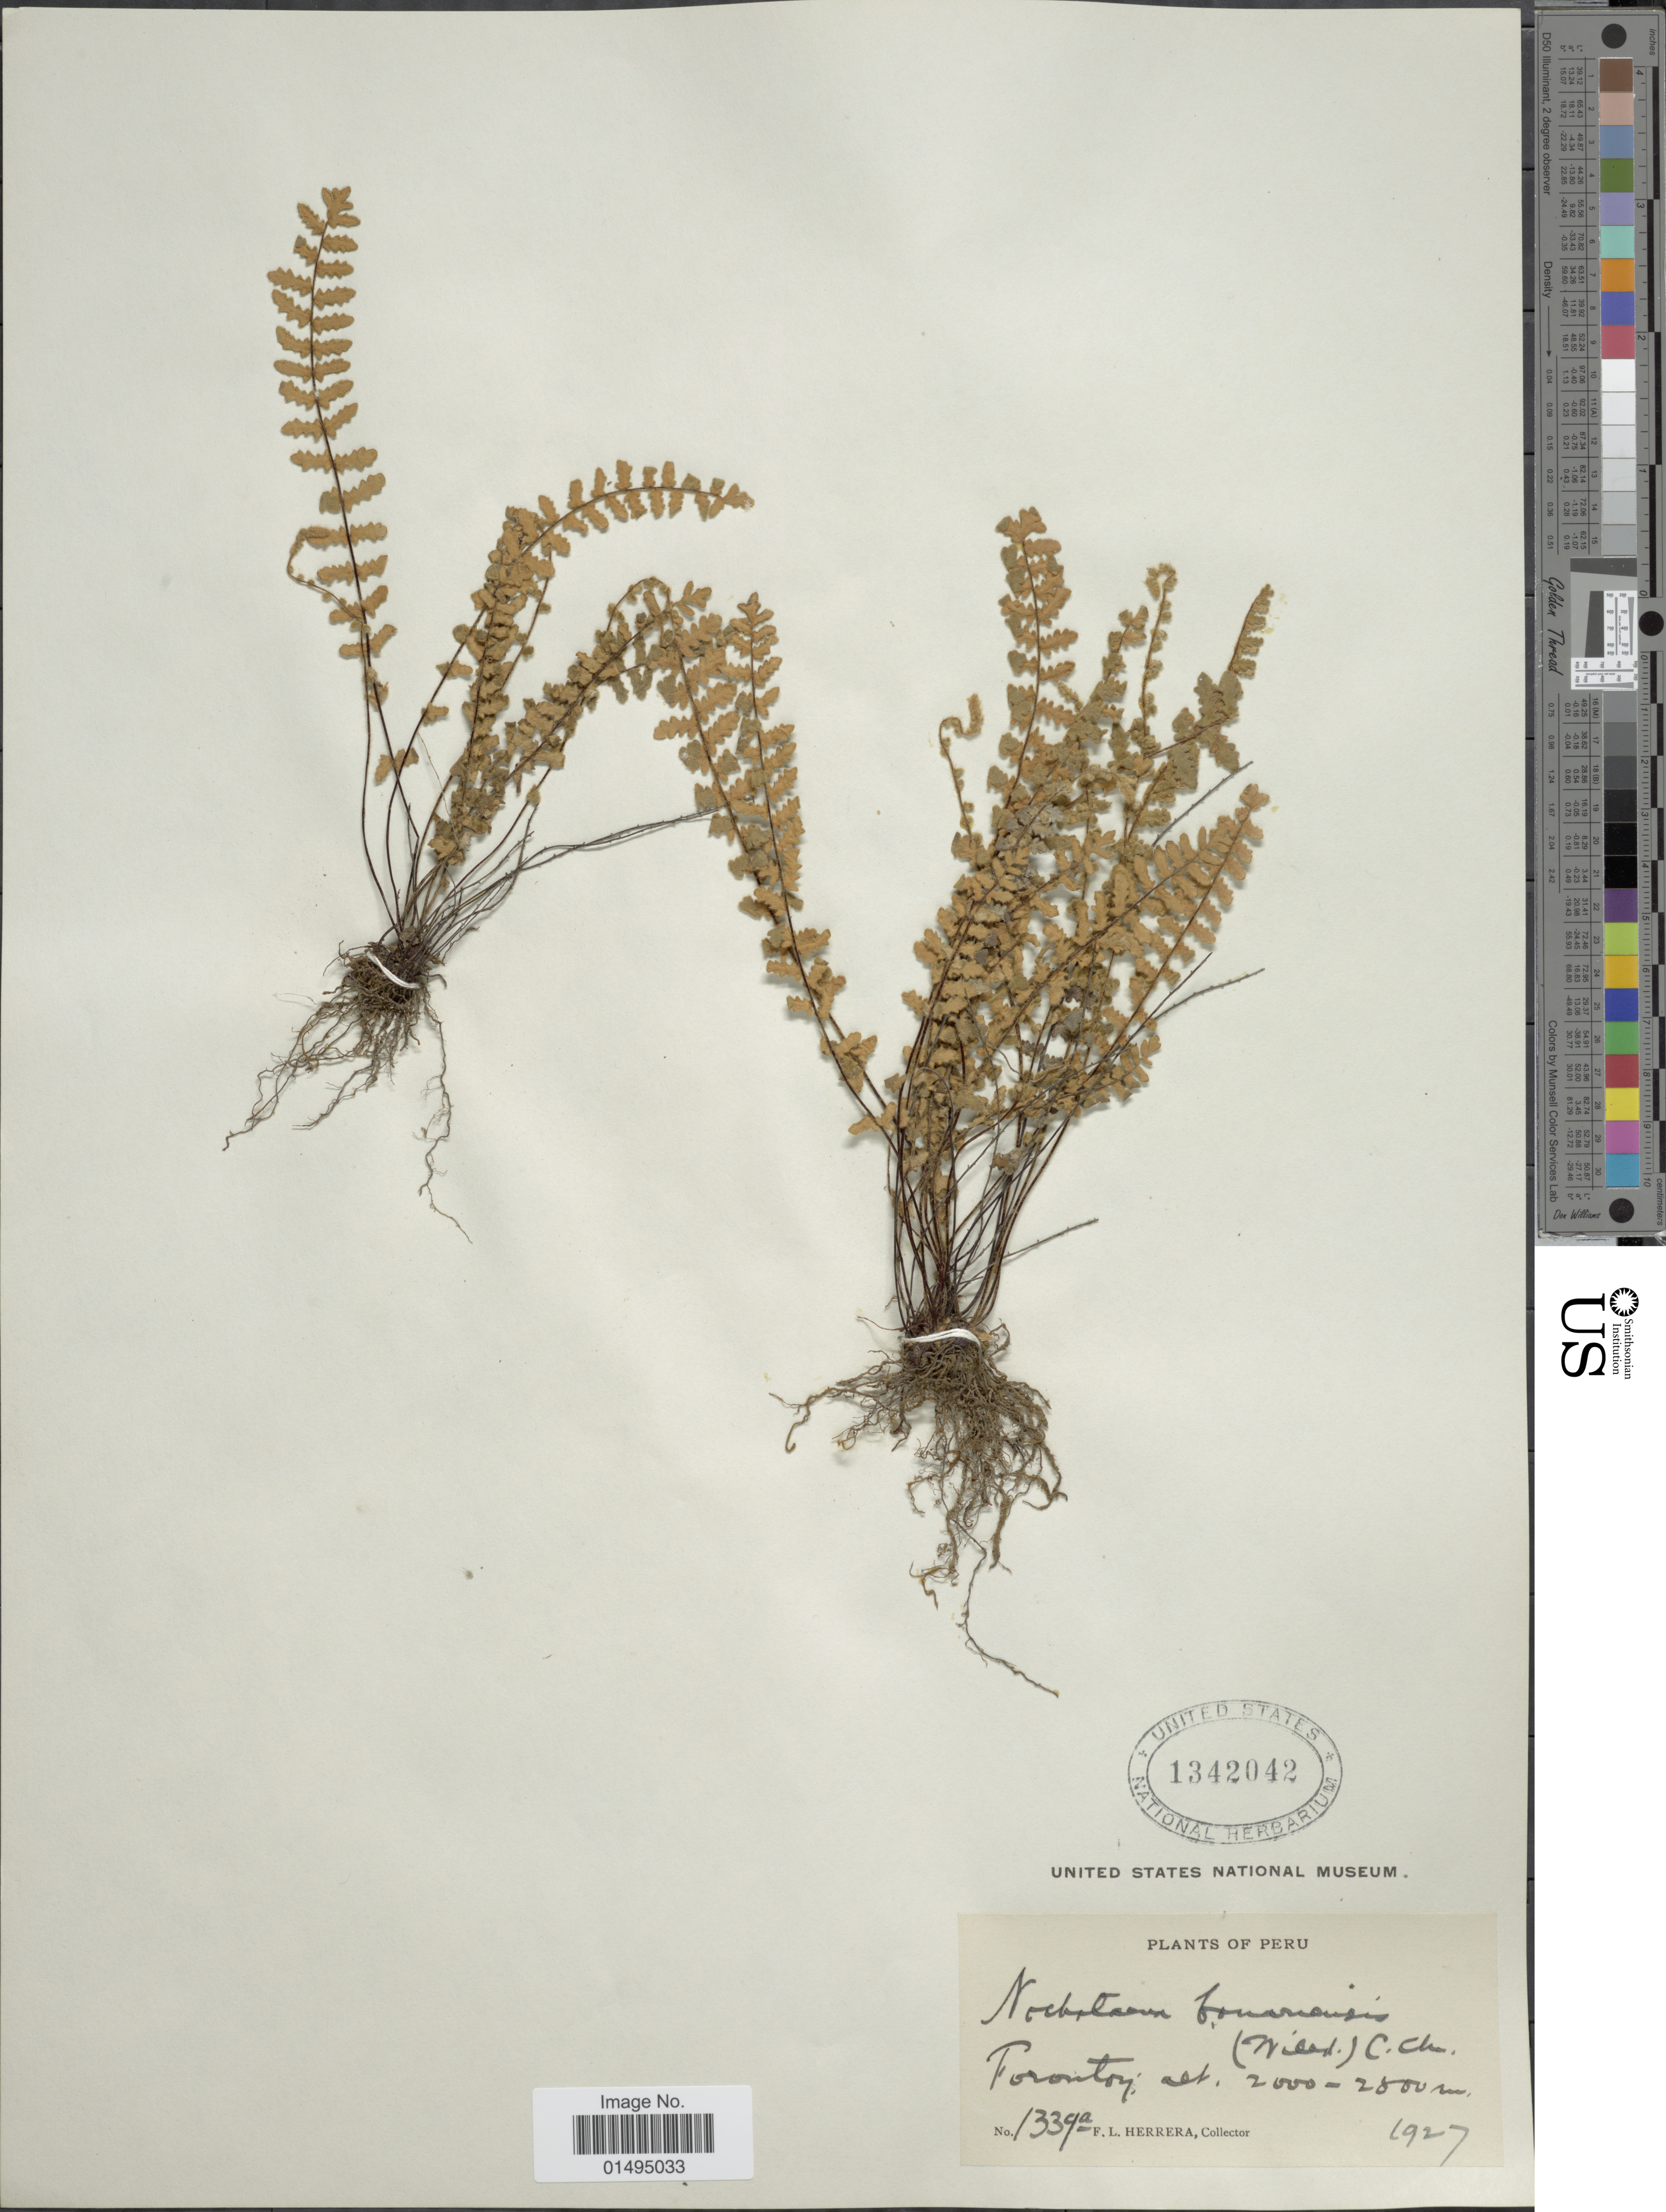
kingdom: Plantae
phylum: Tracheophyta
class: Polypodiopsida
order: Polypodiales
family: Pteridaceae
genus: Myriopteris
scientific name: Myriopteris aurea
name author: (Poir.) Grusz & Windham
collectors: F. L. Herrera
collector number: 1339a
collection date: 1927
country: Peru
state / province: Cusco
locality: Torontoy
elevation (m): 2000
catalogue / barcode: US 1342042